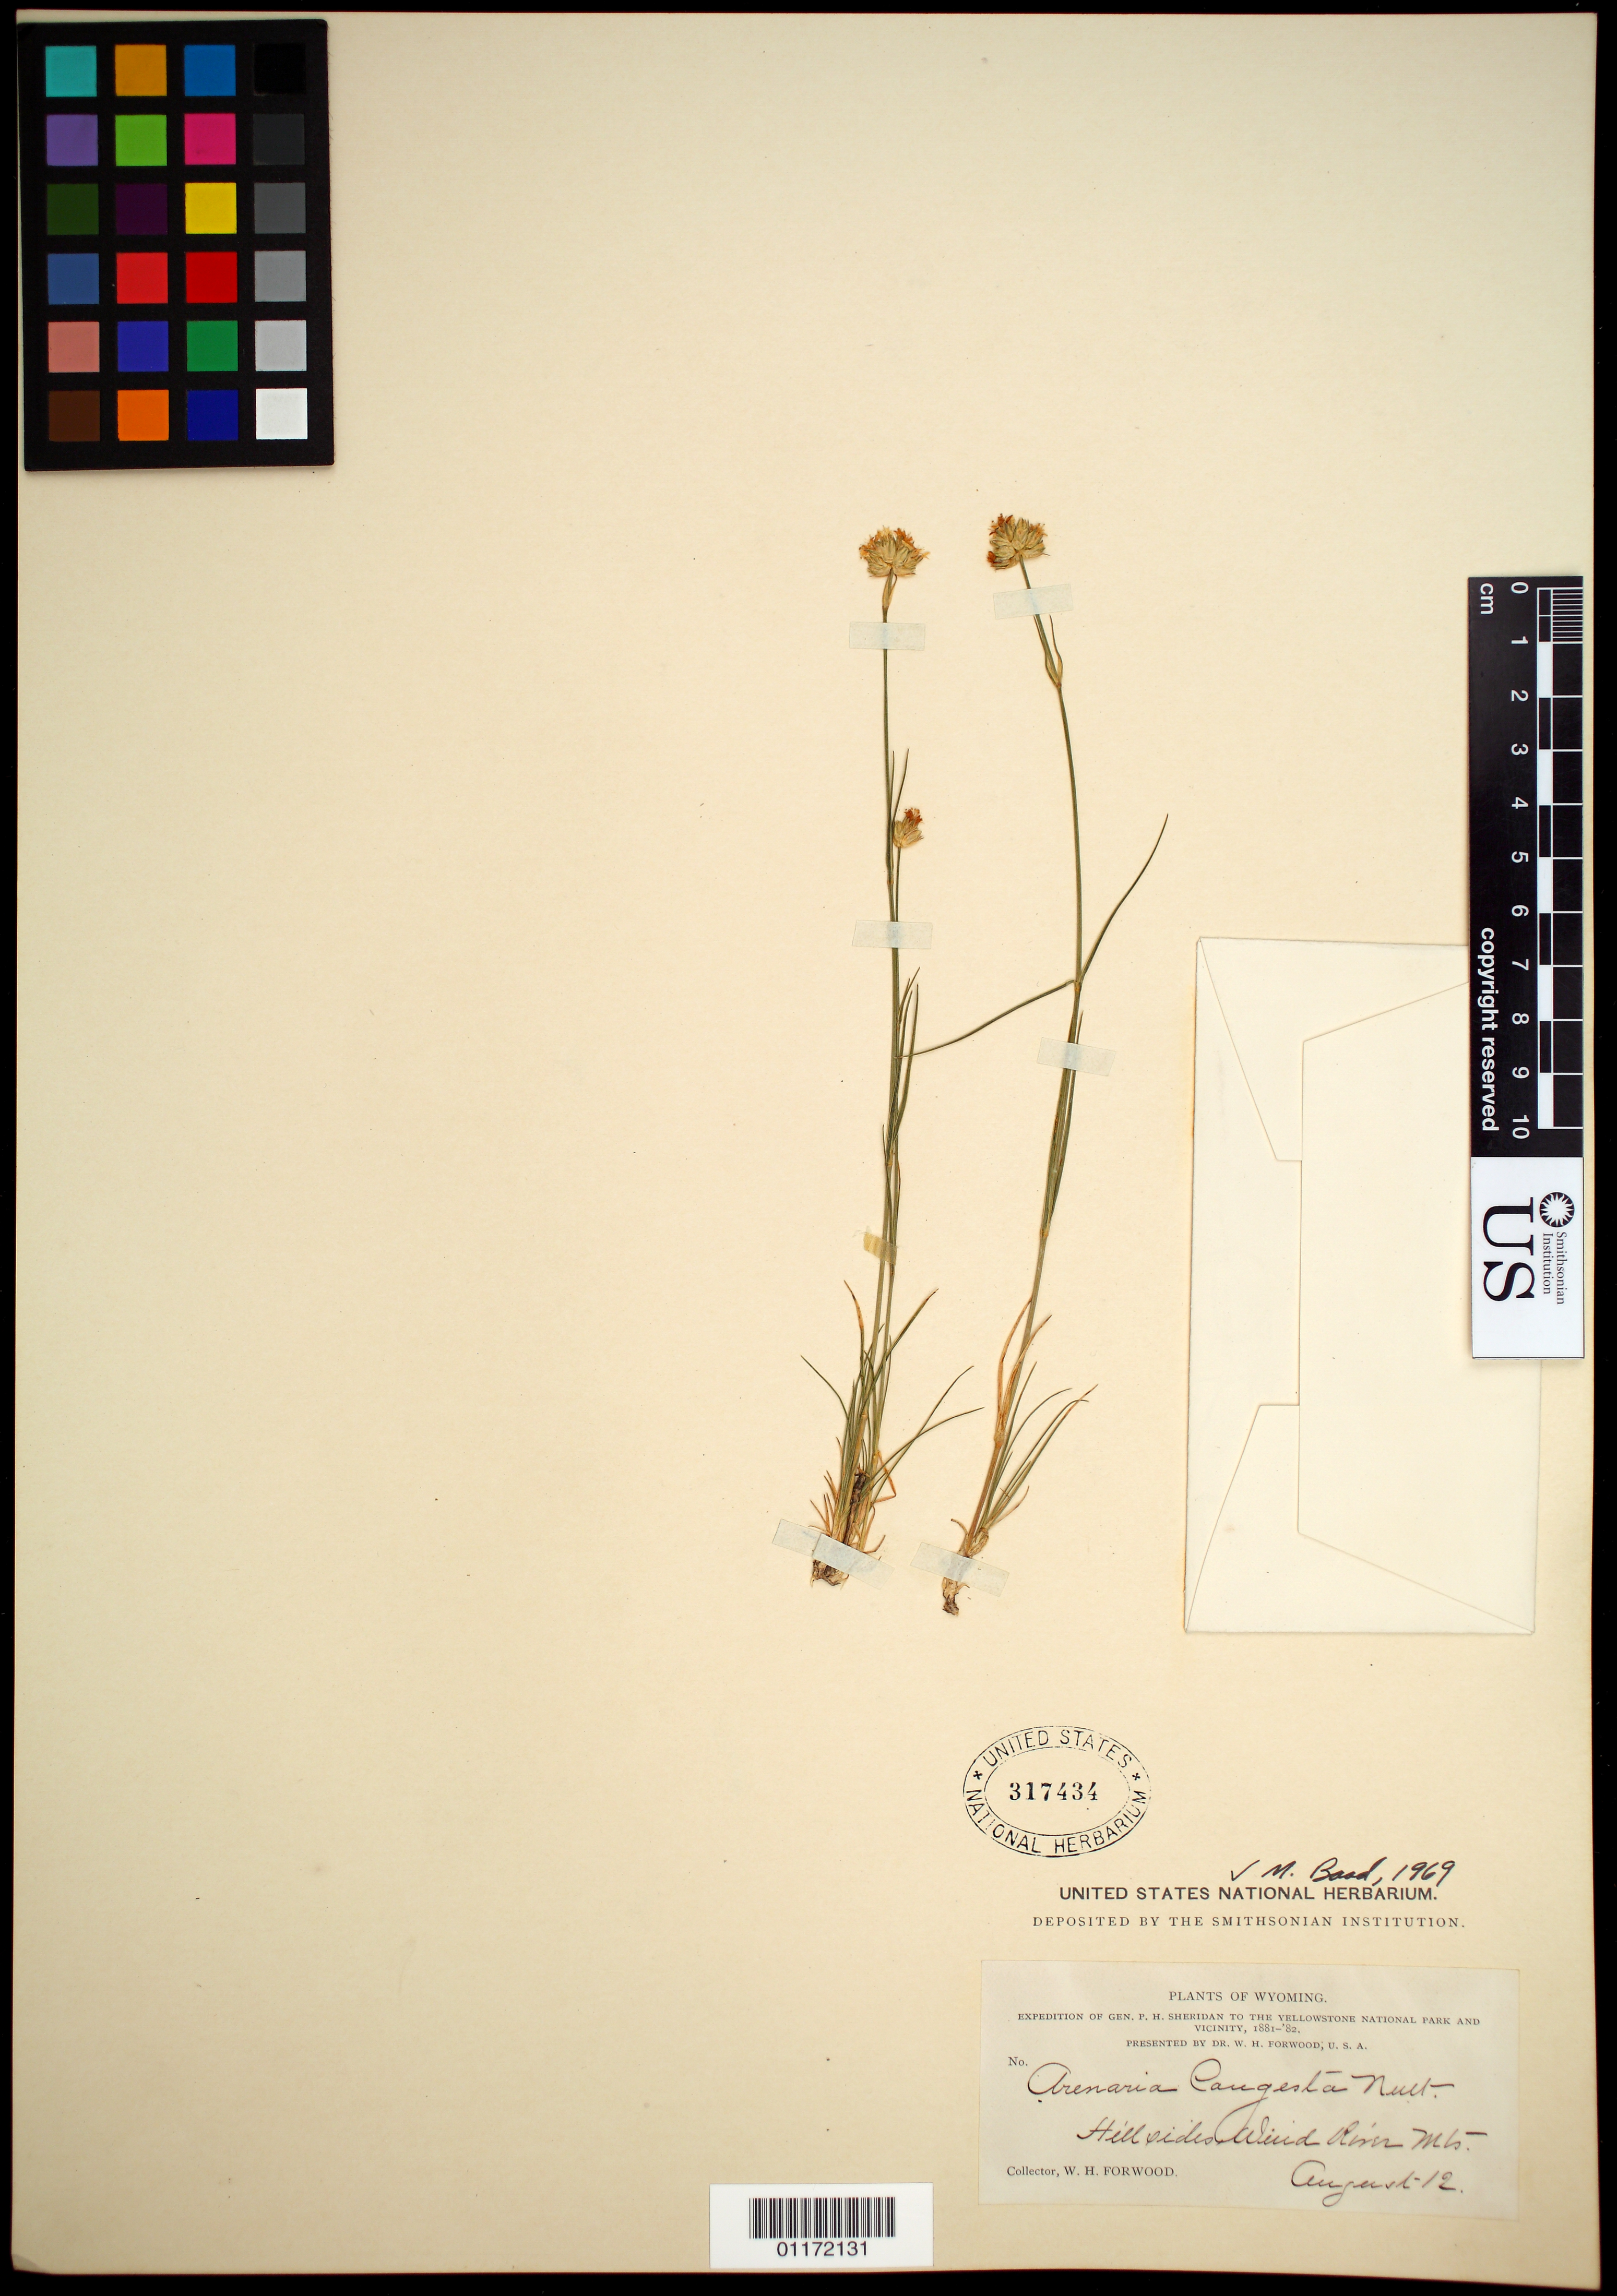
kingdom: Plantae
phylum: Tracheophyta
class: Magnoliopsida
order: Caryophyllales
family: Caryophyllaceae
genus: Eremogone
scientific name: Eremogone congesta var. congesta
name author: (Nutt.) Ikonn.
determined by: Strong, Mark T., (BOT), Smithsonian Institution - National Museum of Natural History (UNITED STATES)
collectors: W. Forwood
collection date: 1881-08-12 or 1882-08-12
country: United States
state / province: Wyoming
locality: Hill sides, Wind River Mts.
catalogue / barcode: US 317434